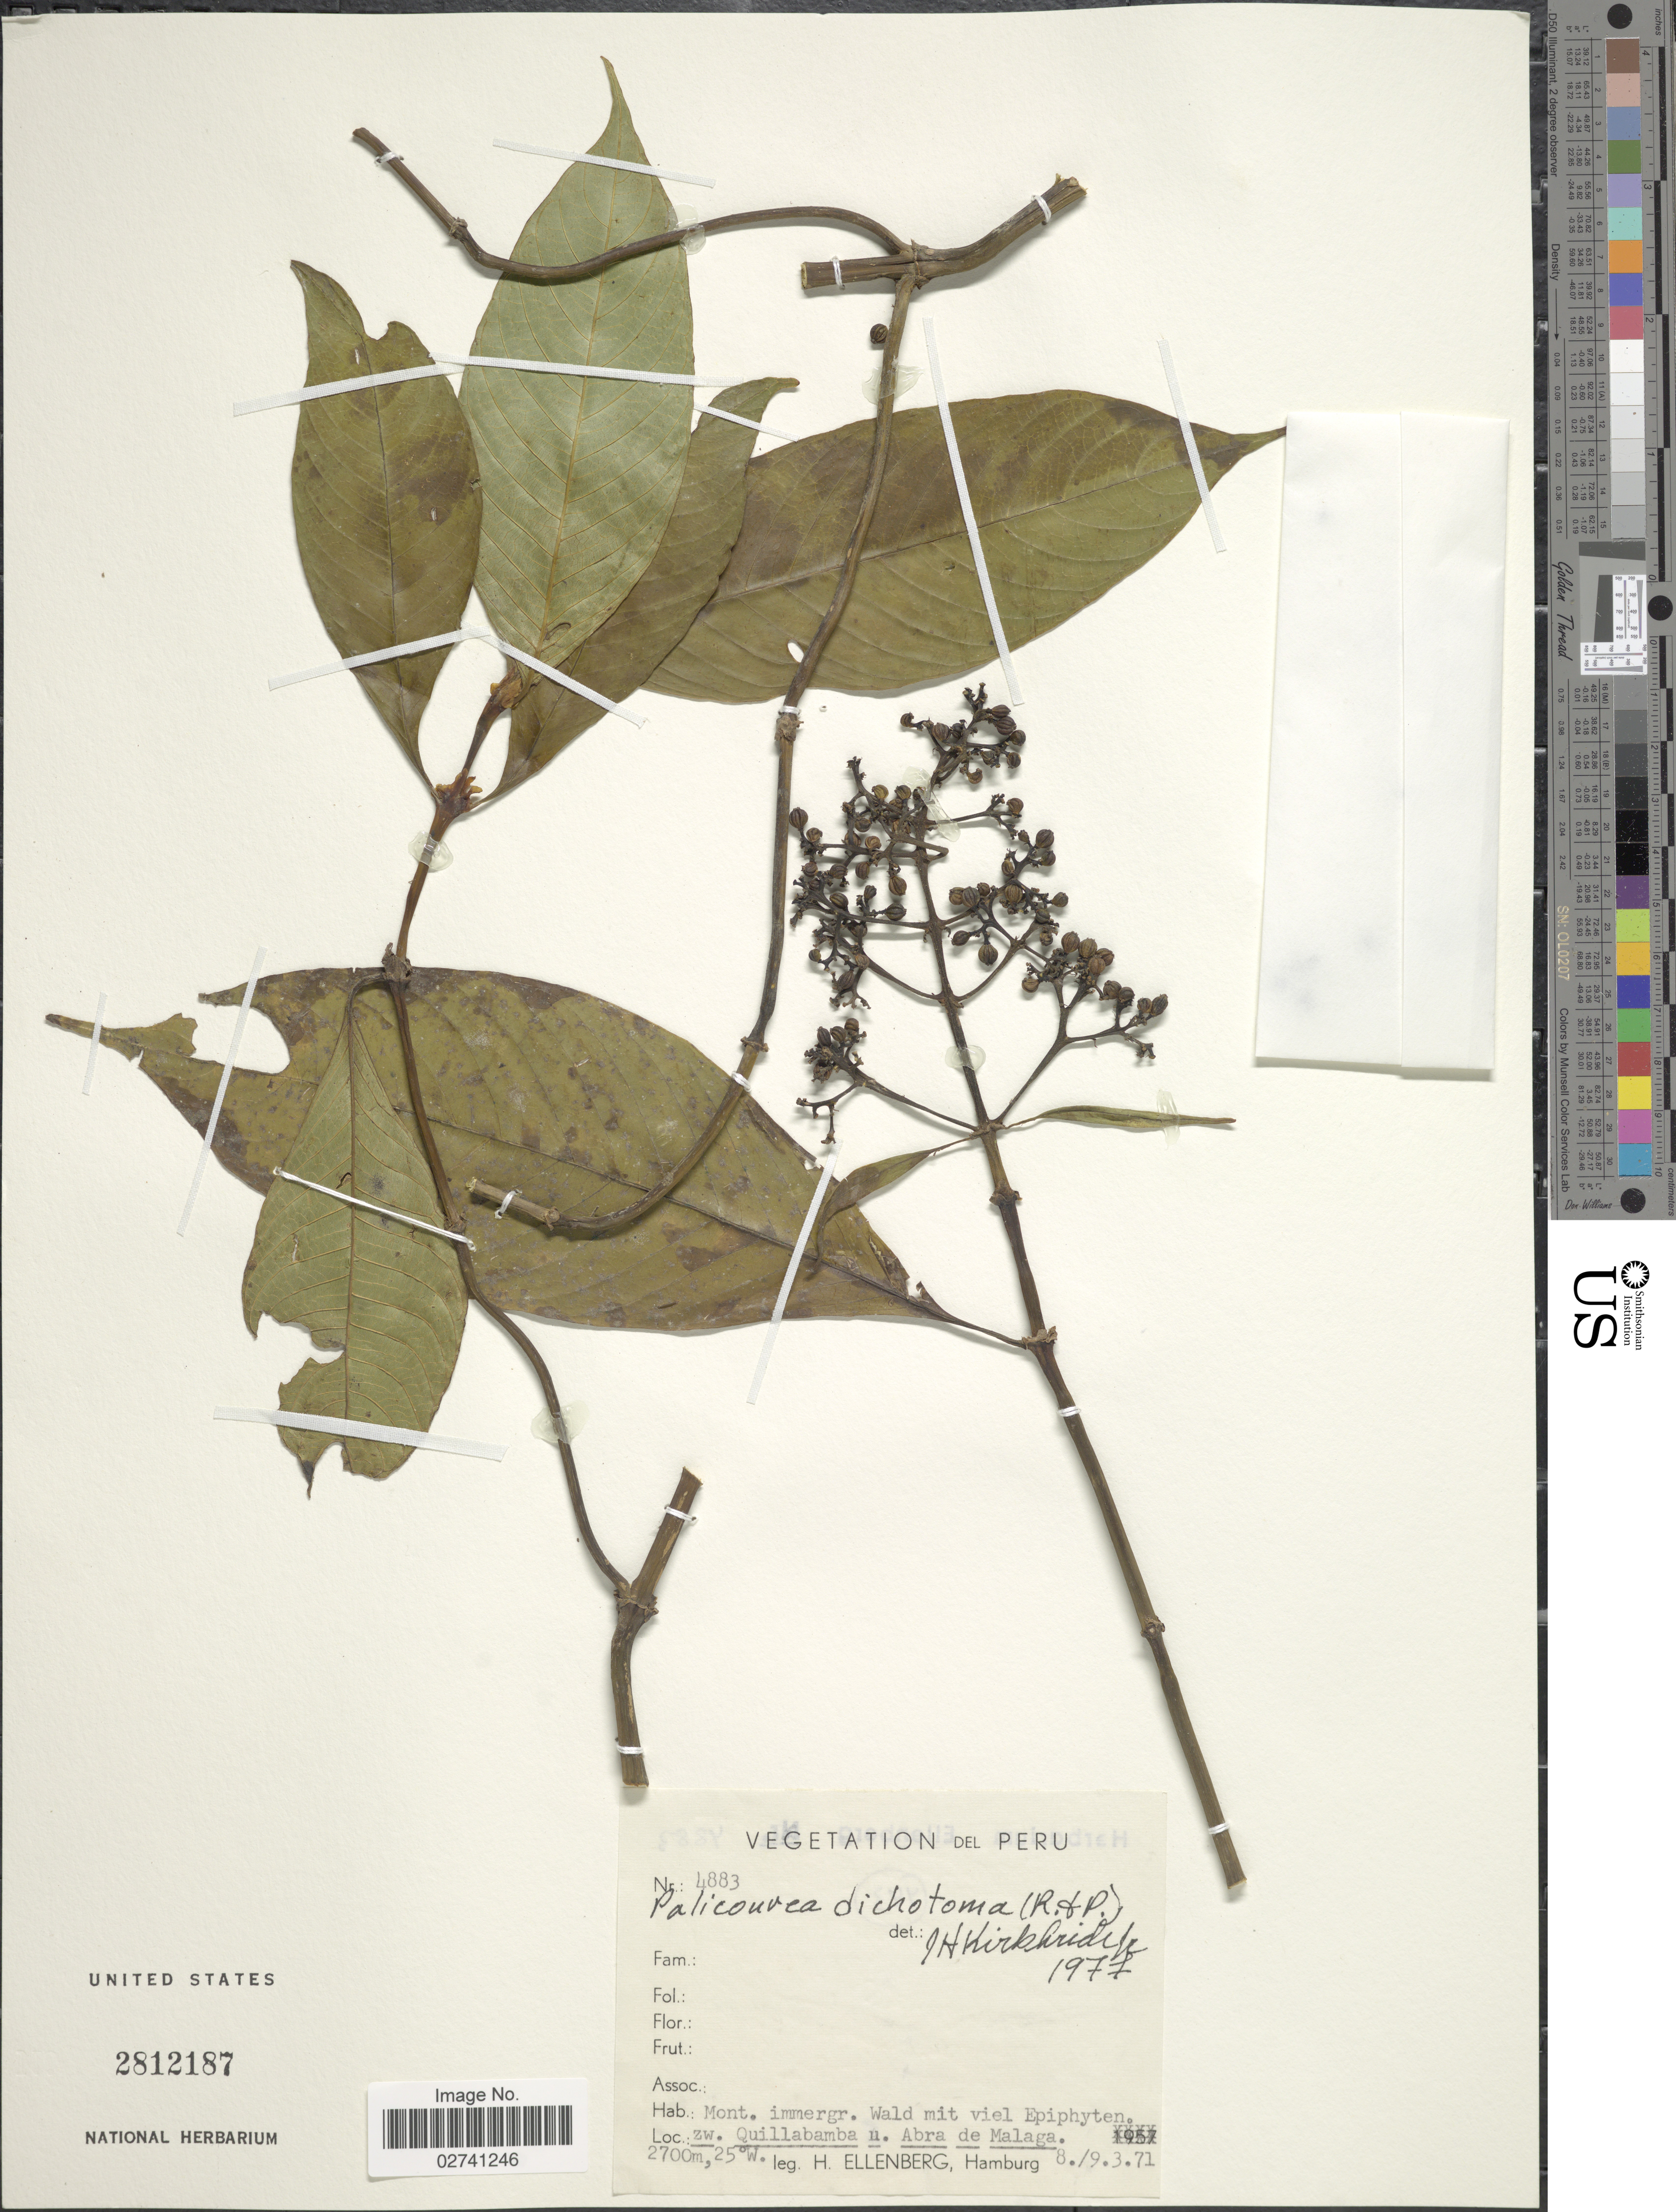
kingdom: Plantae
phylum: Tracheophyta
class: Magnoliopsida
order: Gentianales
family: Rubiaceae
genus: Palicourea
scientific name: Palicourea dichotoma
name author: (Rudge) Delprete & J.H. Kirkbr.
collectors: H. Ellenberg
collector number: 4883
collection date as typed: Transcribed d/m/y: 8/3/71 to 9/3/71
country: Peru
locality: Zw. Quillabamba u. Abra de Malaga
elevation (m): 2700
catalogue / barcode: US 2812187